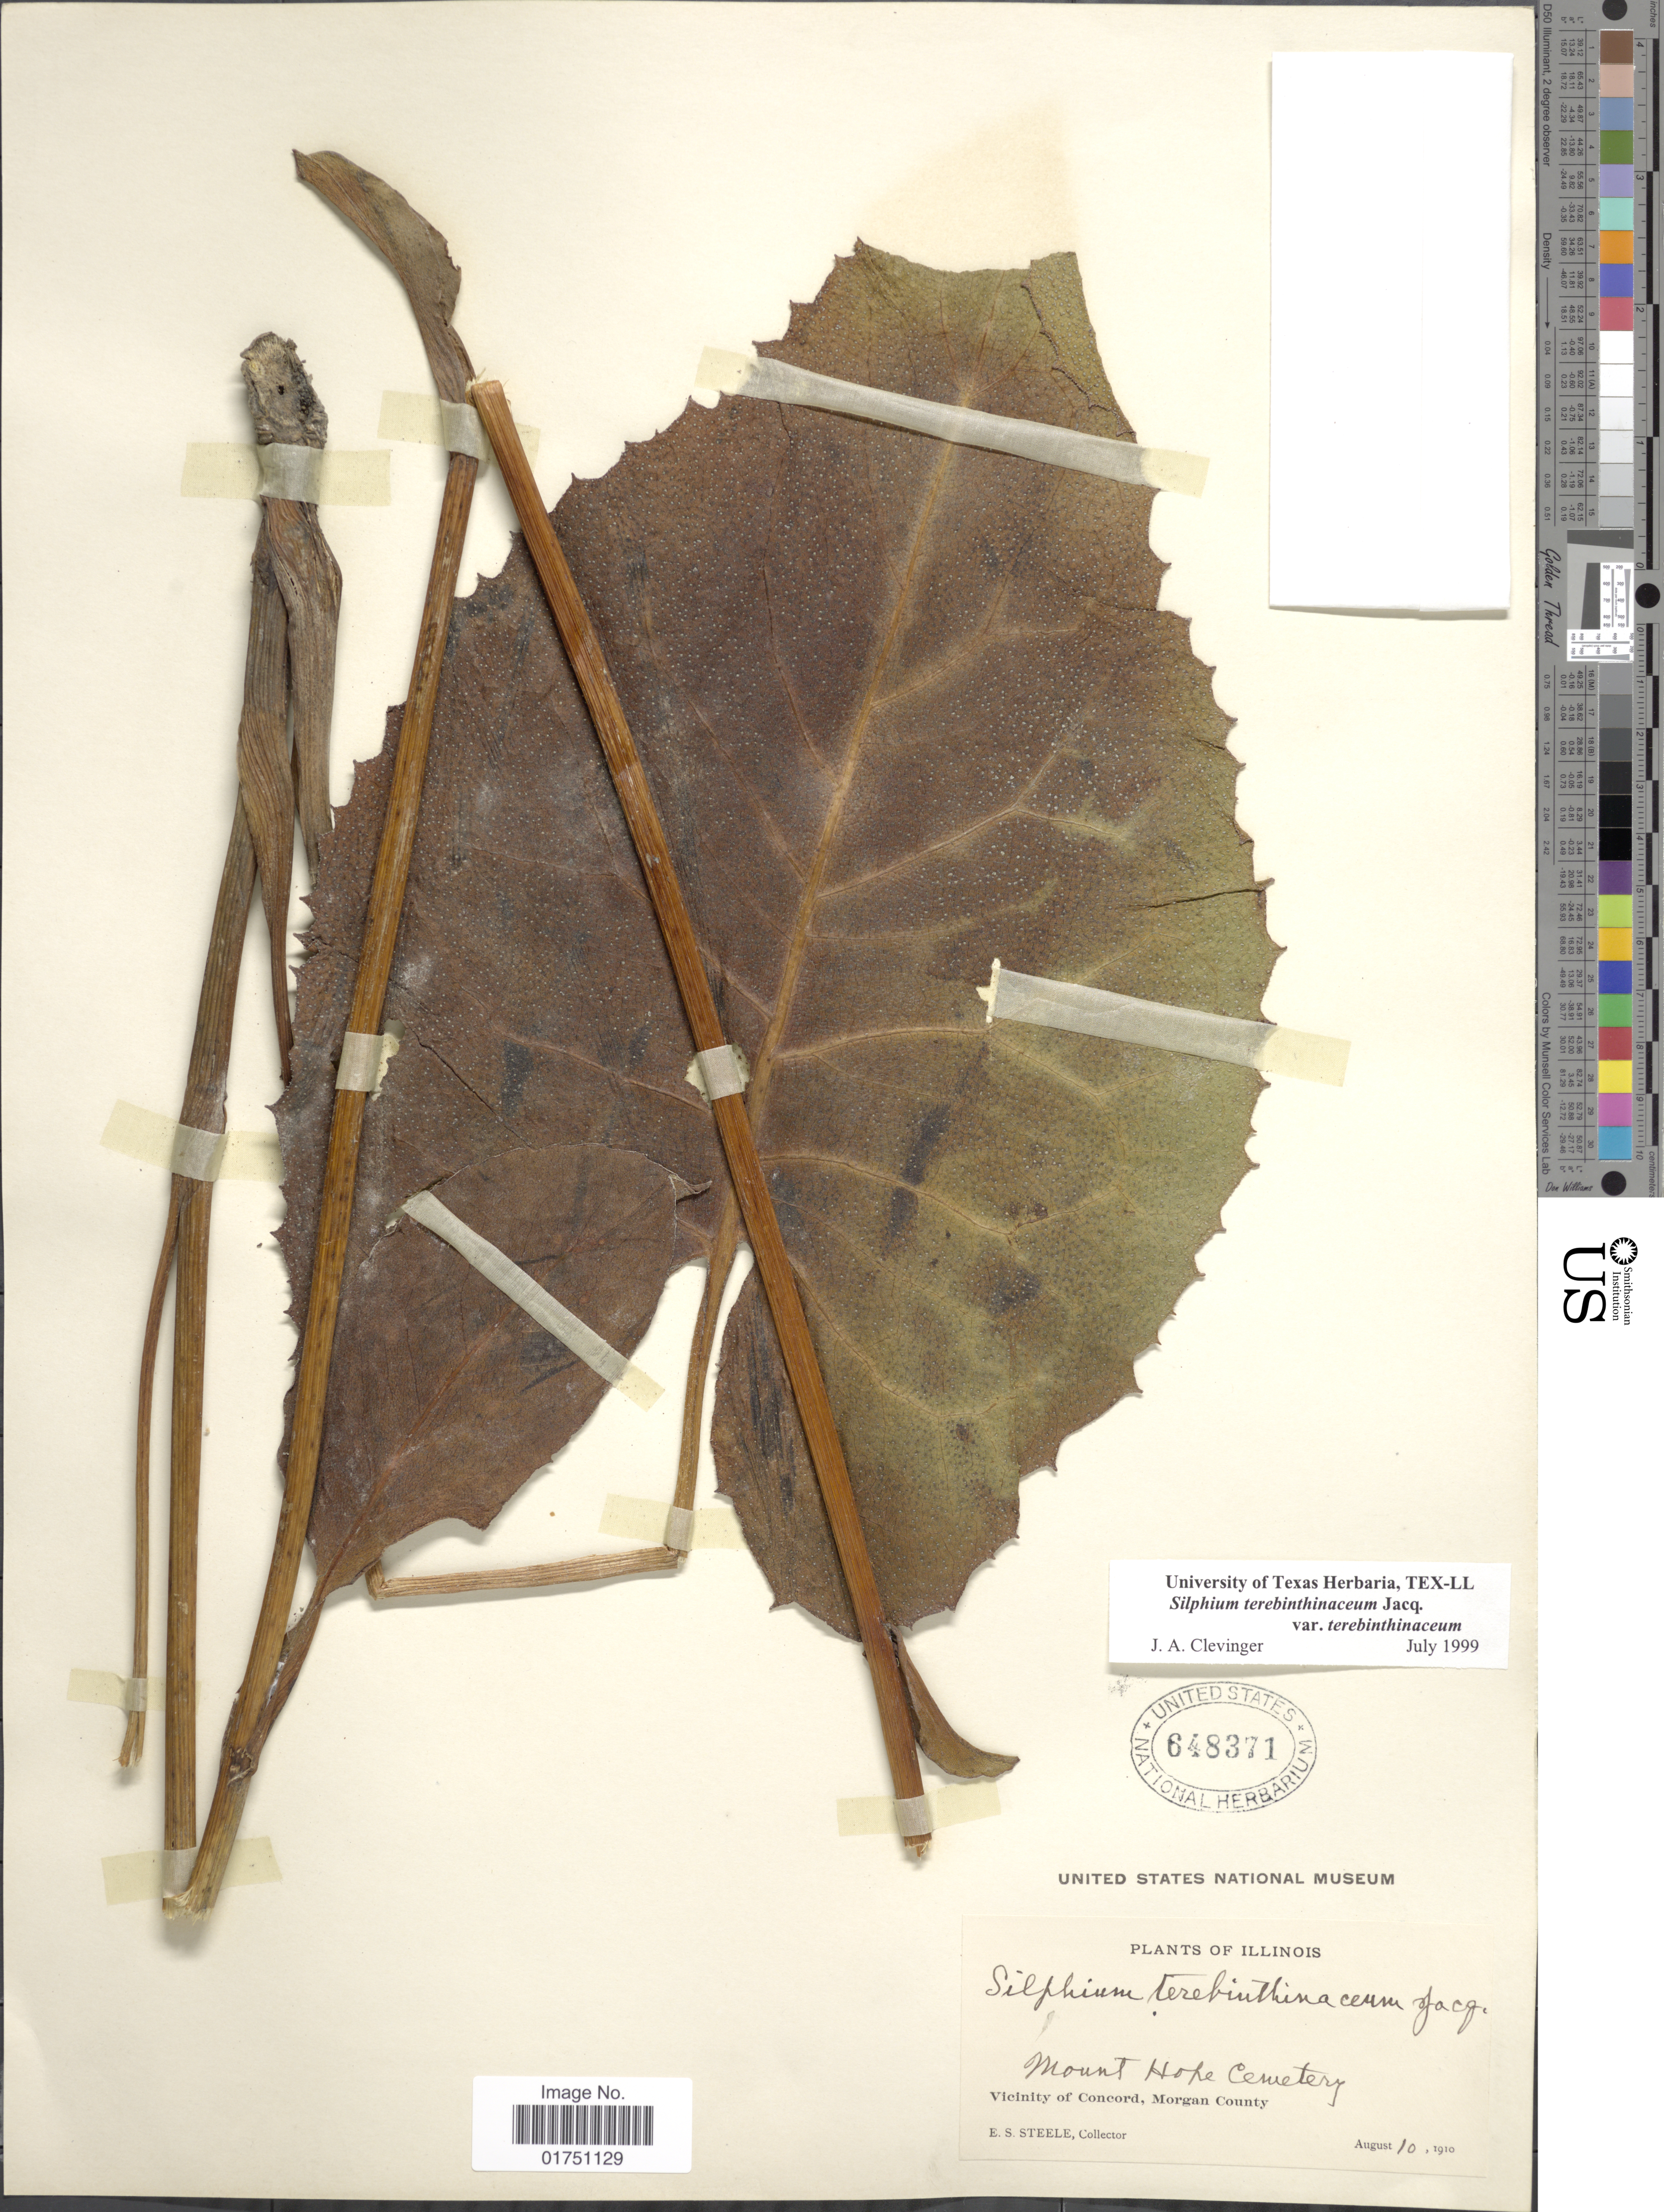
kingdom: Plantae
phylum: Tracheophyta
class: Magnoliopsida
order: Asterales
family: Asteraceae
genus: Silphium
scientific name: Silphium terebinthinaceum var. terebinthinaceum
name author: Jacq.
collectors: E. Steele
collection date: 1910-08-10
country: United States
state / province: Illinois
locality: Mount Hope Cemetery. Vicinity of Concord, Morgan County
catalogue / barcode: US 648371